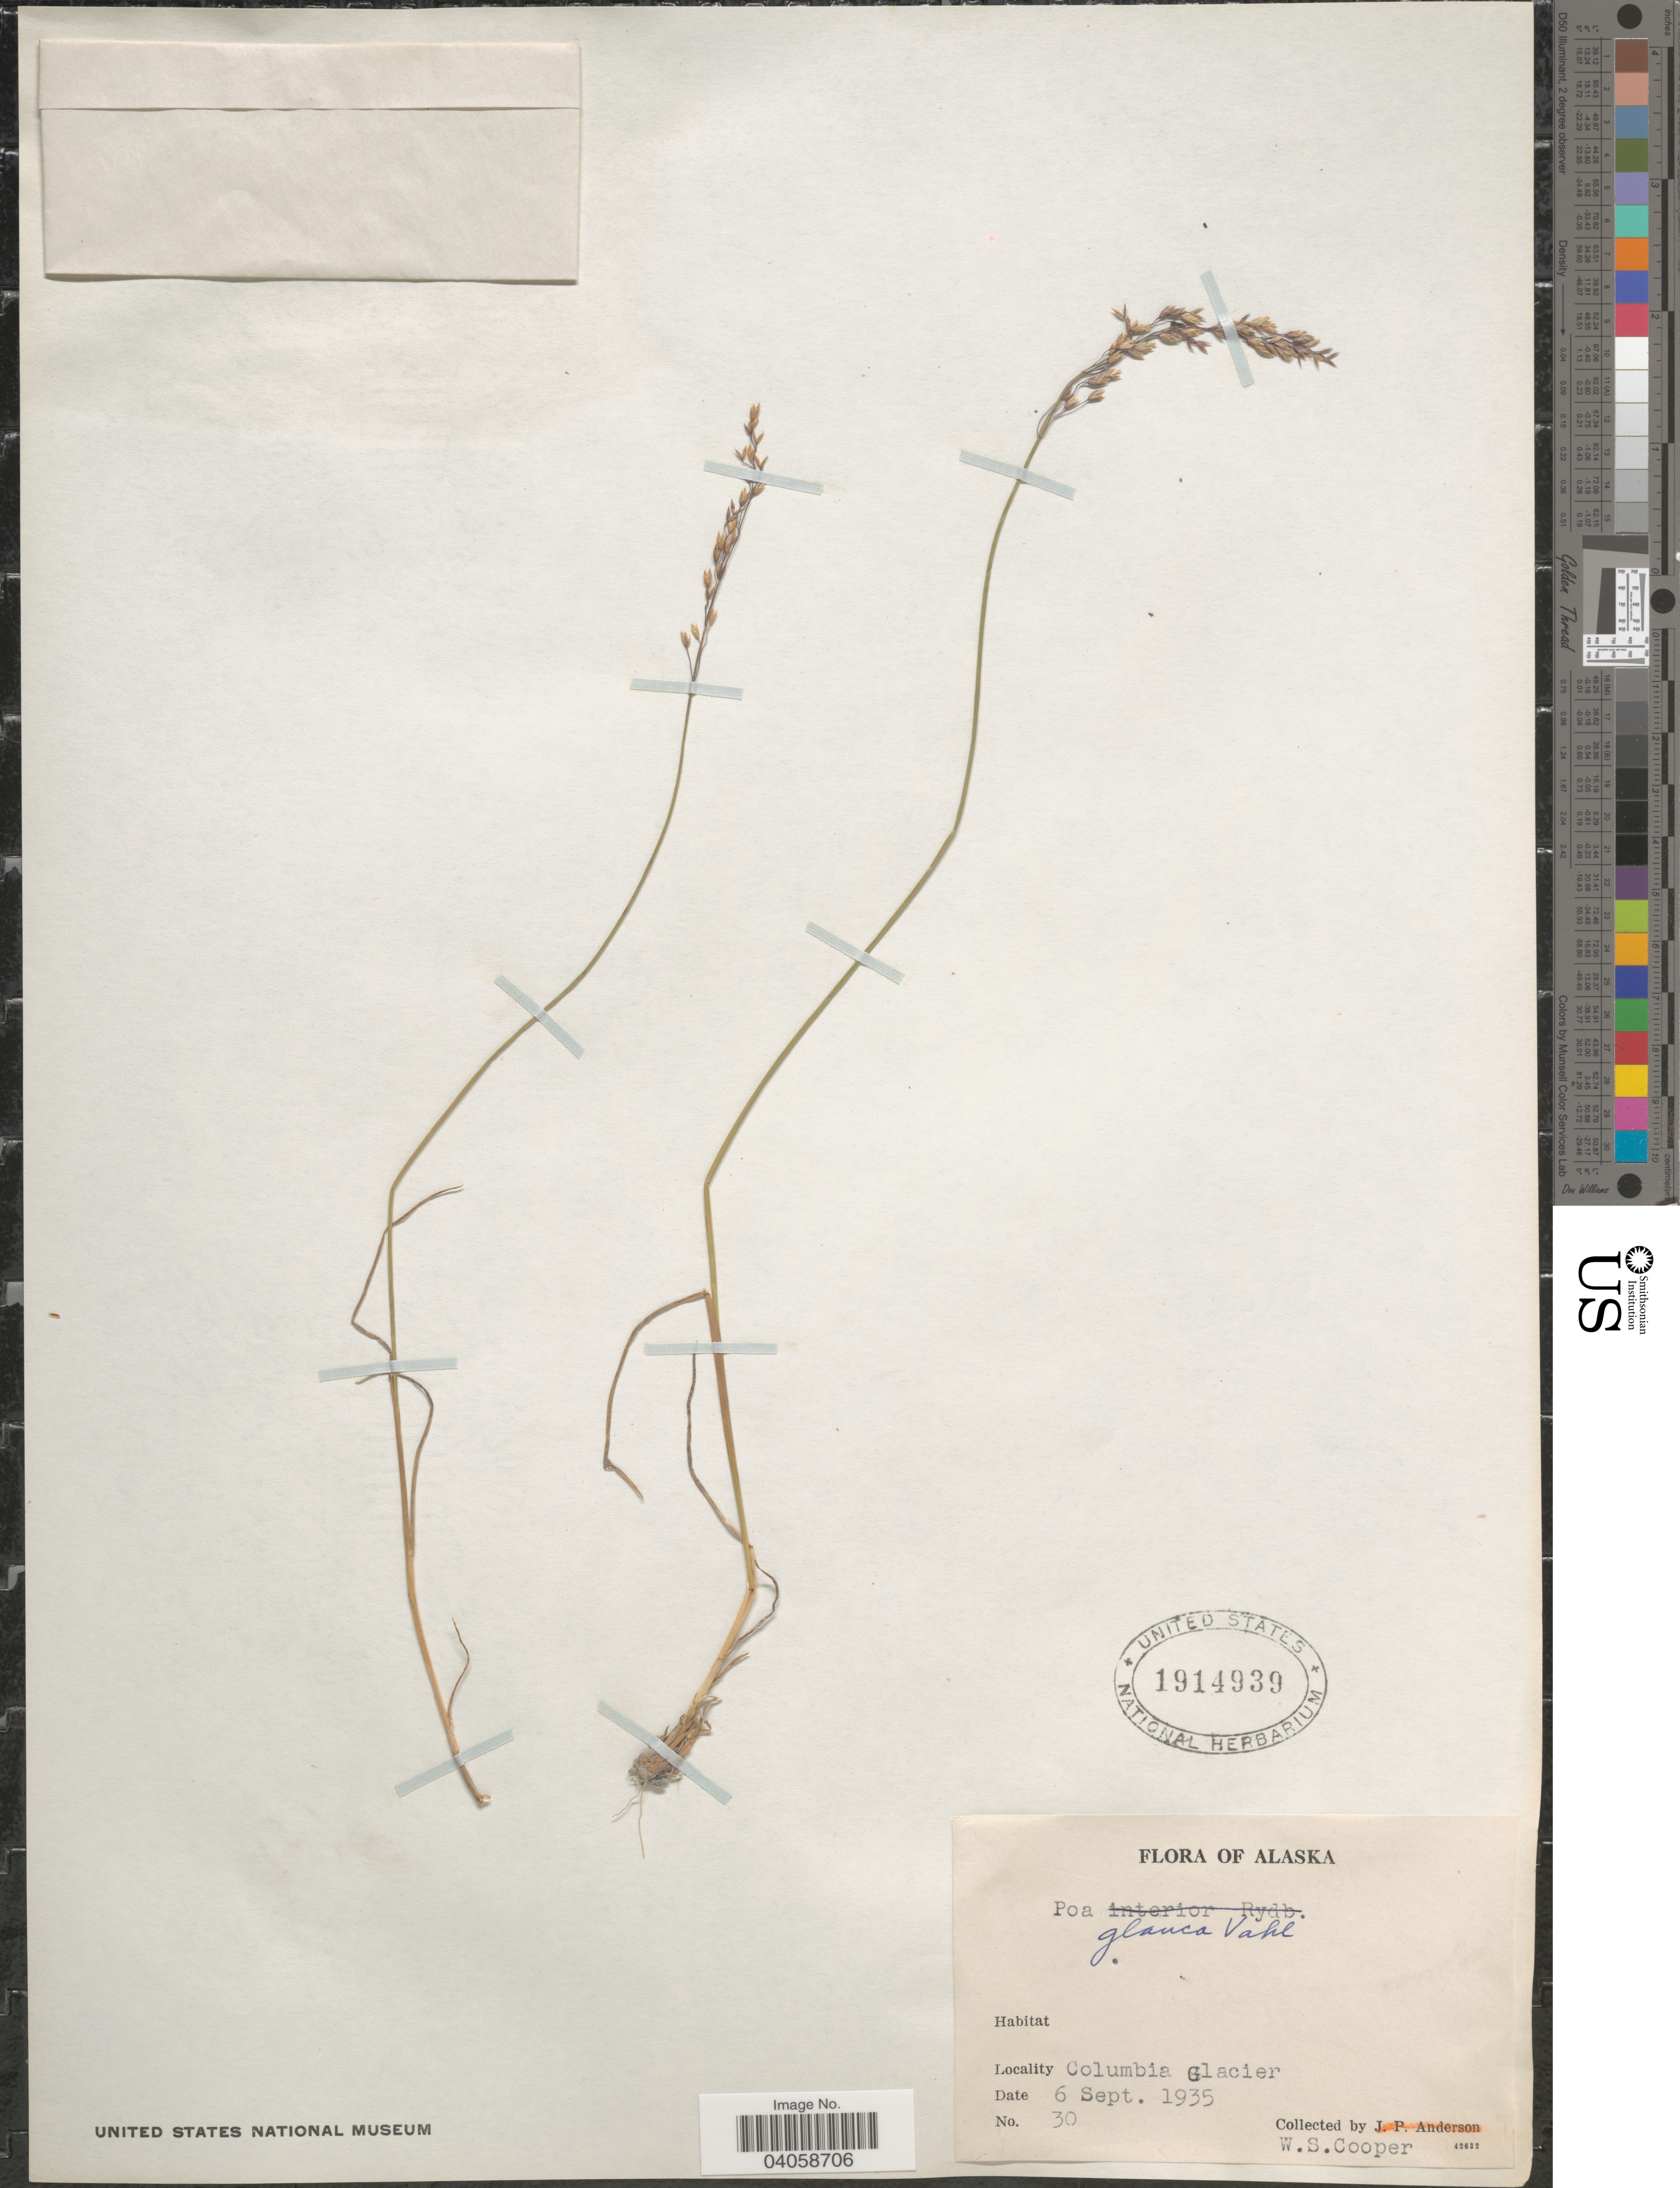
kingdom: Plantae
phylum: Tracheophyta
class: Liliopsida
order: Poales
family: Poaceae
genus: Poa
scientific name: Poa glauca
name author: Vahl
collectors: W. Cooper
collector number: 30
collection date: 1935-09-06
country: United States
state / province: Alaska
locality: Columbia Glacier.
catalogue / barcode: US 1914939